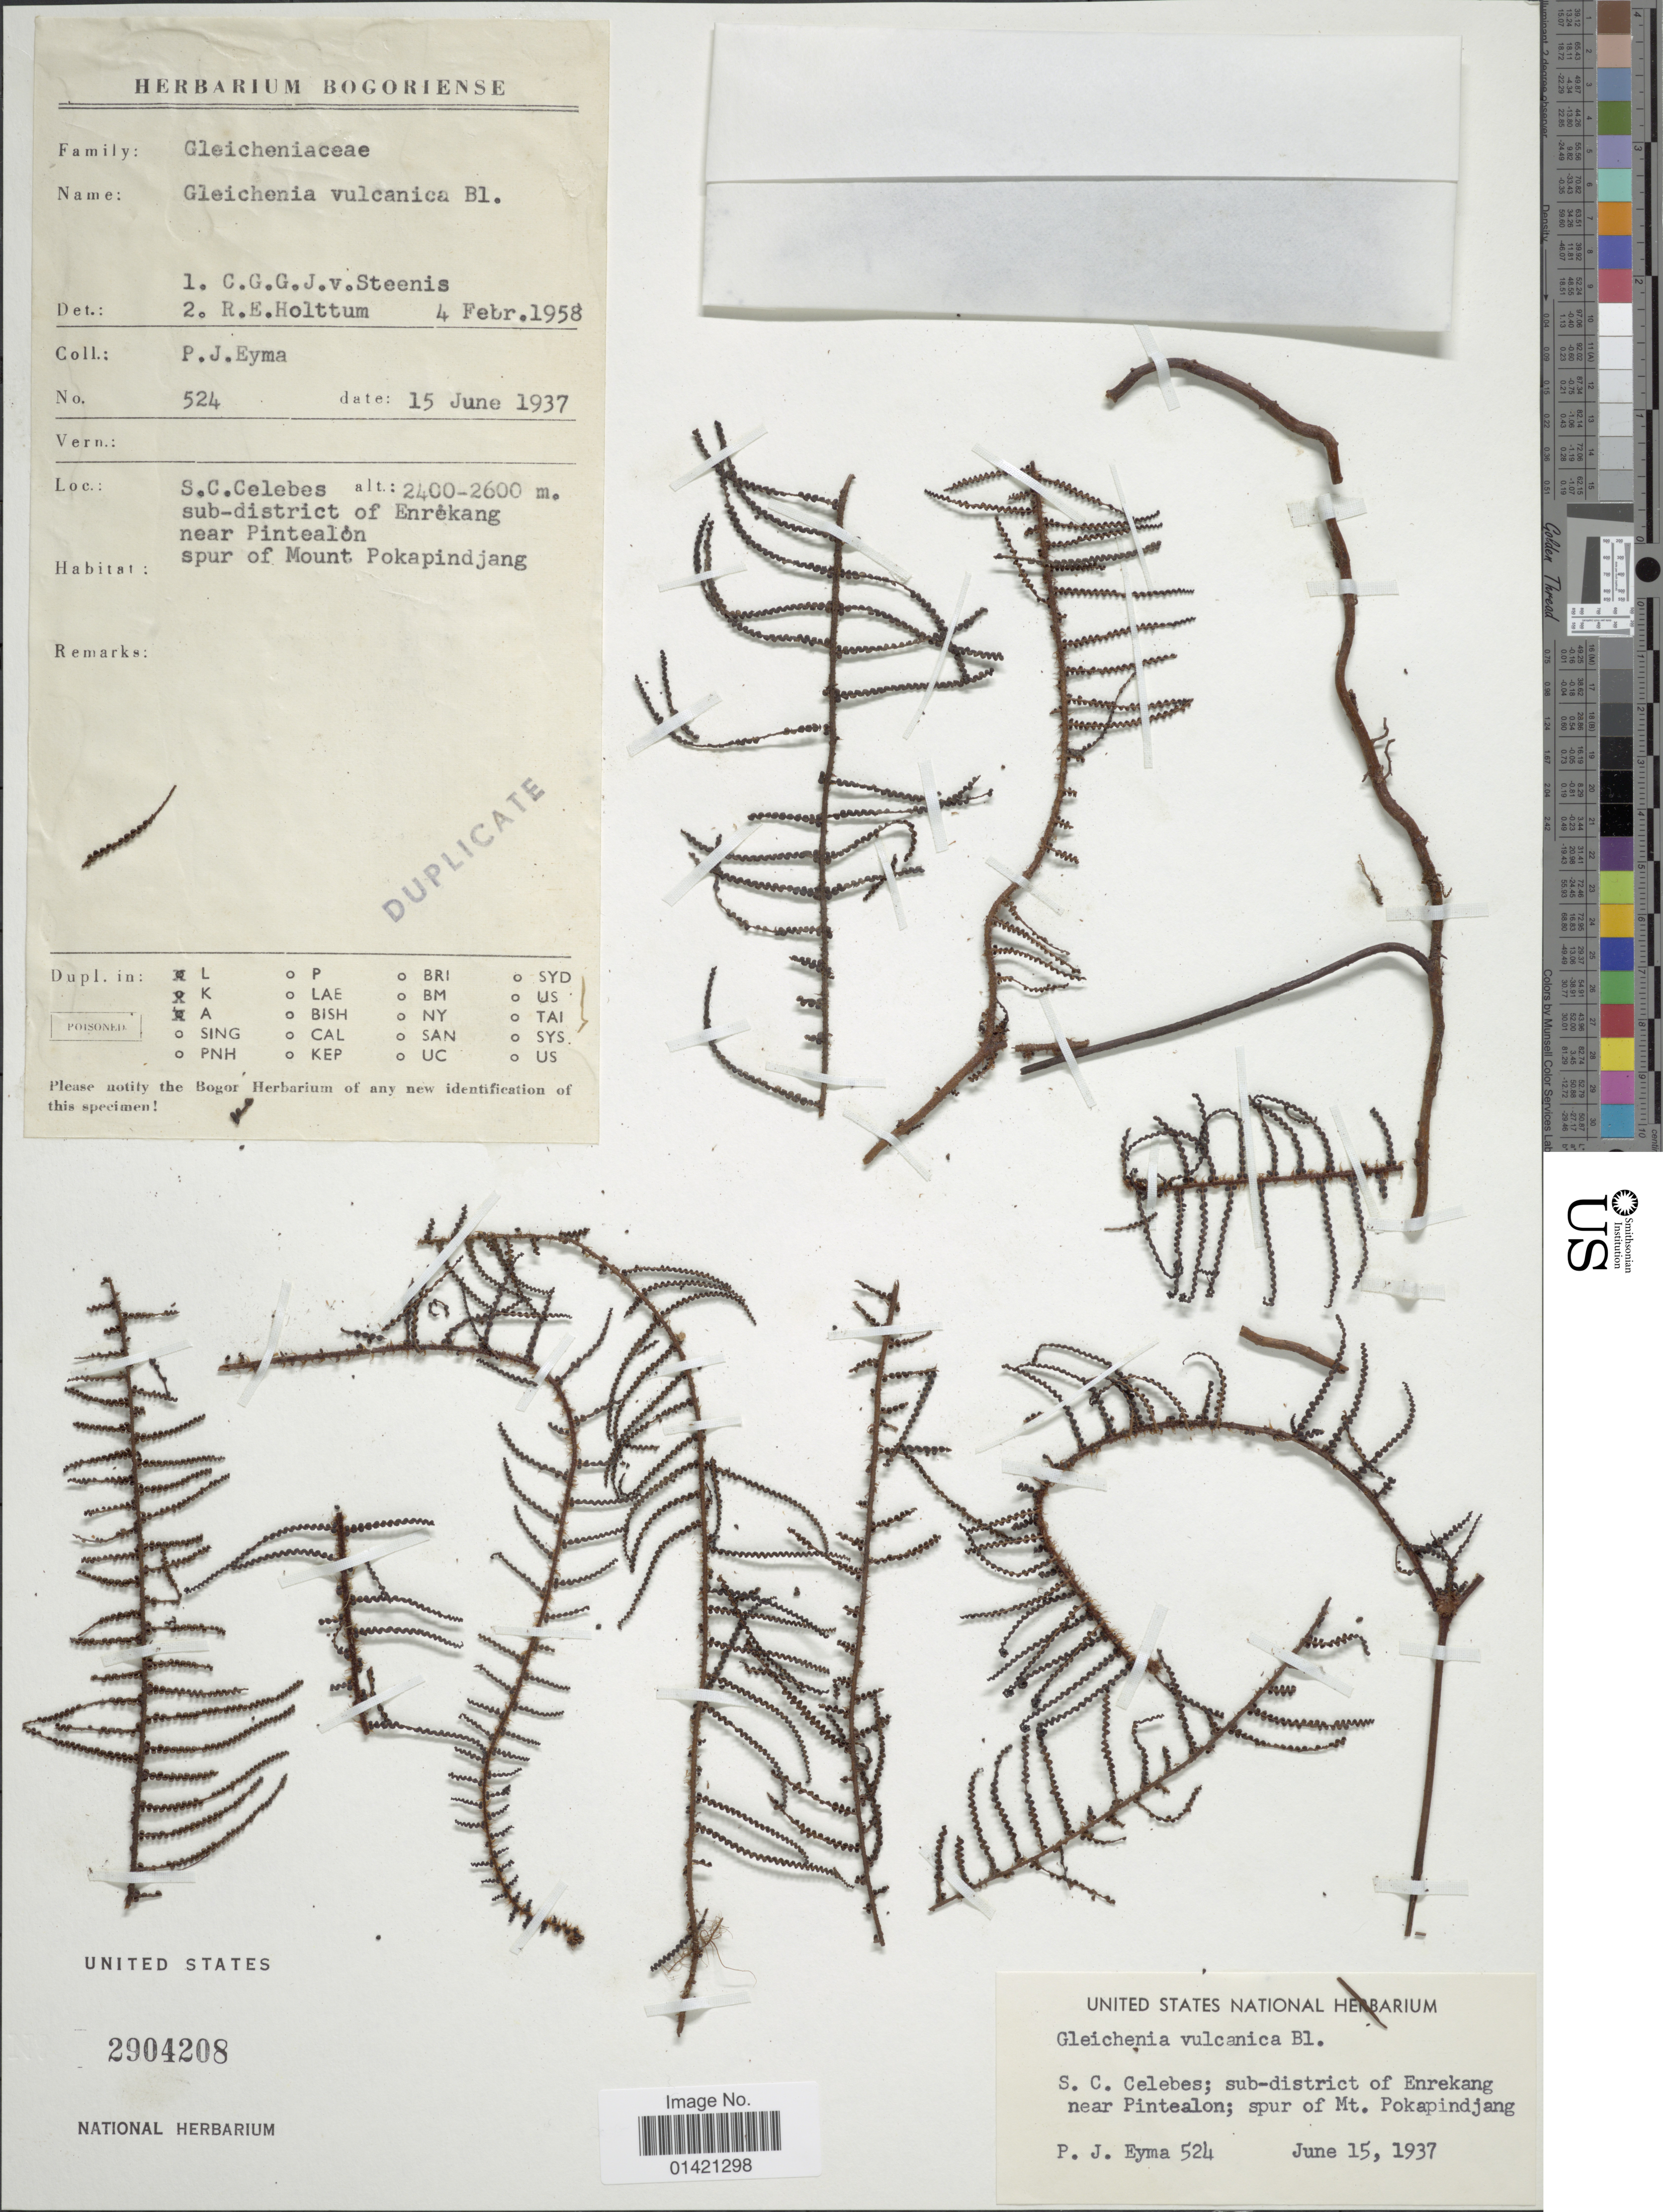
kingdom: Plantae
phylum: Tracheophyta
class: Polypodiopsida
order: Gleicheniales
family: Gleicheniaceae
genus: Gleichenia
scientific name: Gleichenia vulcanica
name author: Blume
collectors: P. J. Eyma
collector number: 524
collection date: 1937-06-15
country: Indonesia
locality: S.C.Celebes sub-district of Enrekang near Pintealon spur of Mount Pokapindjang.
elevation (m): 2400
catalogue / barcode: US 2904208